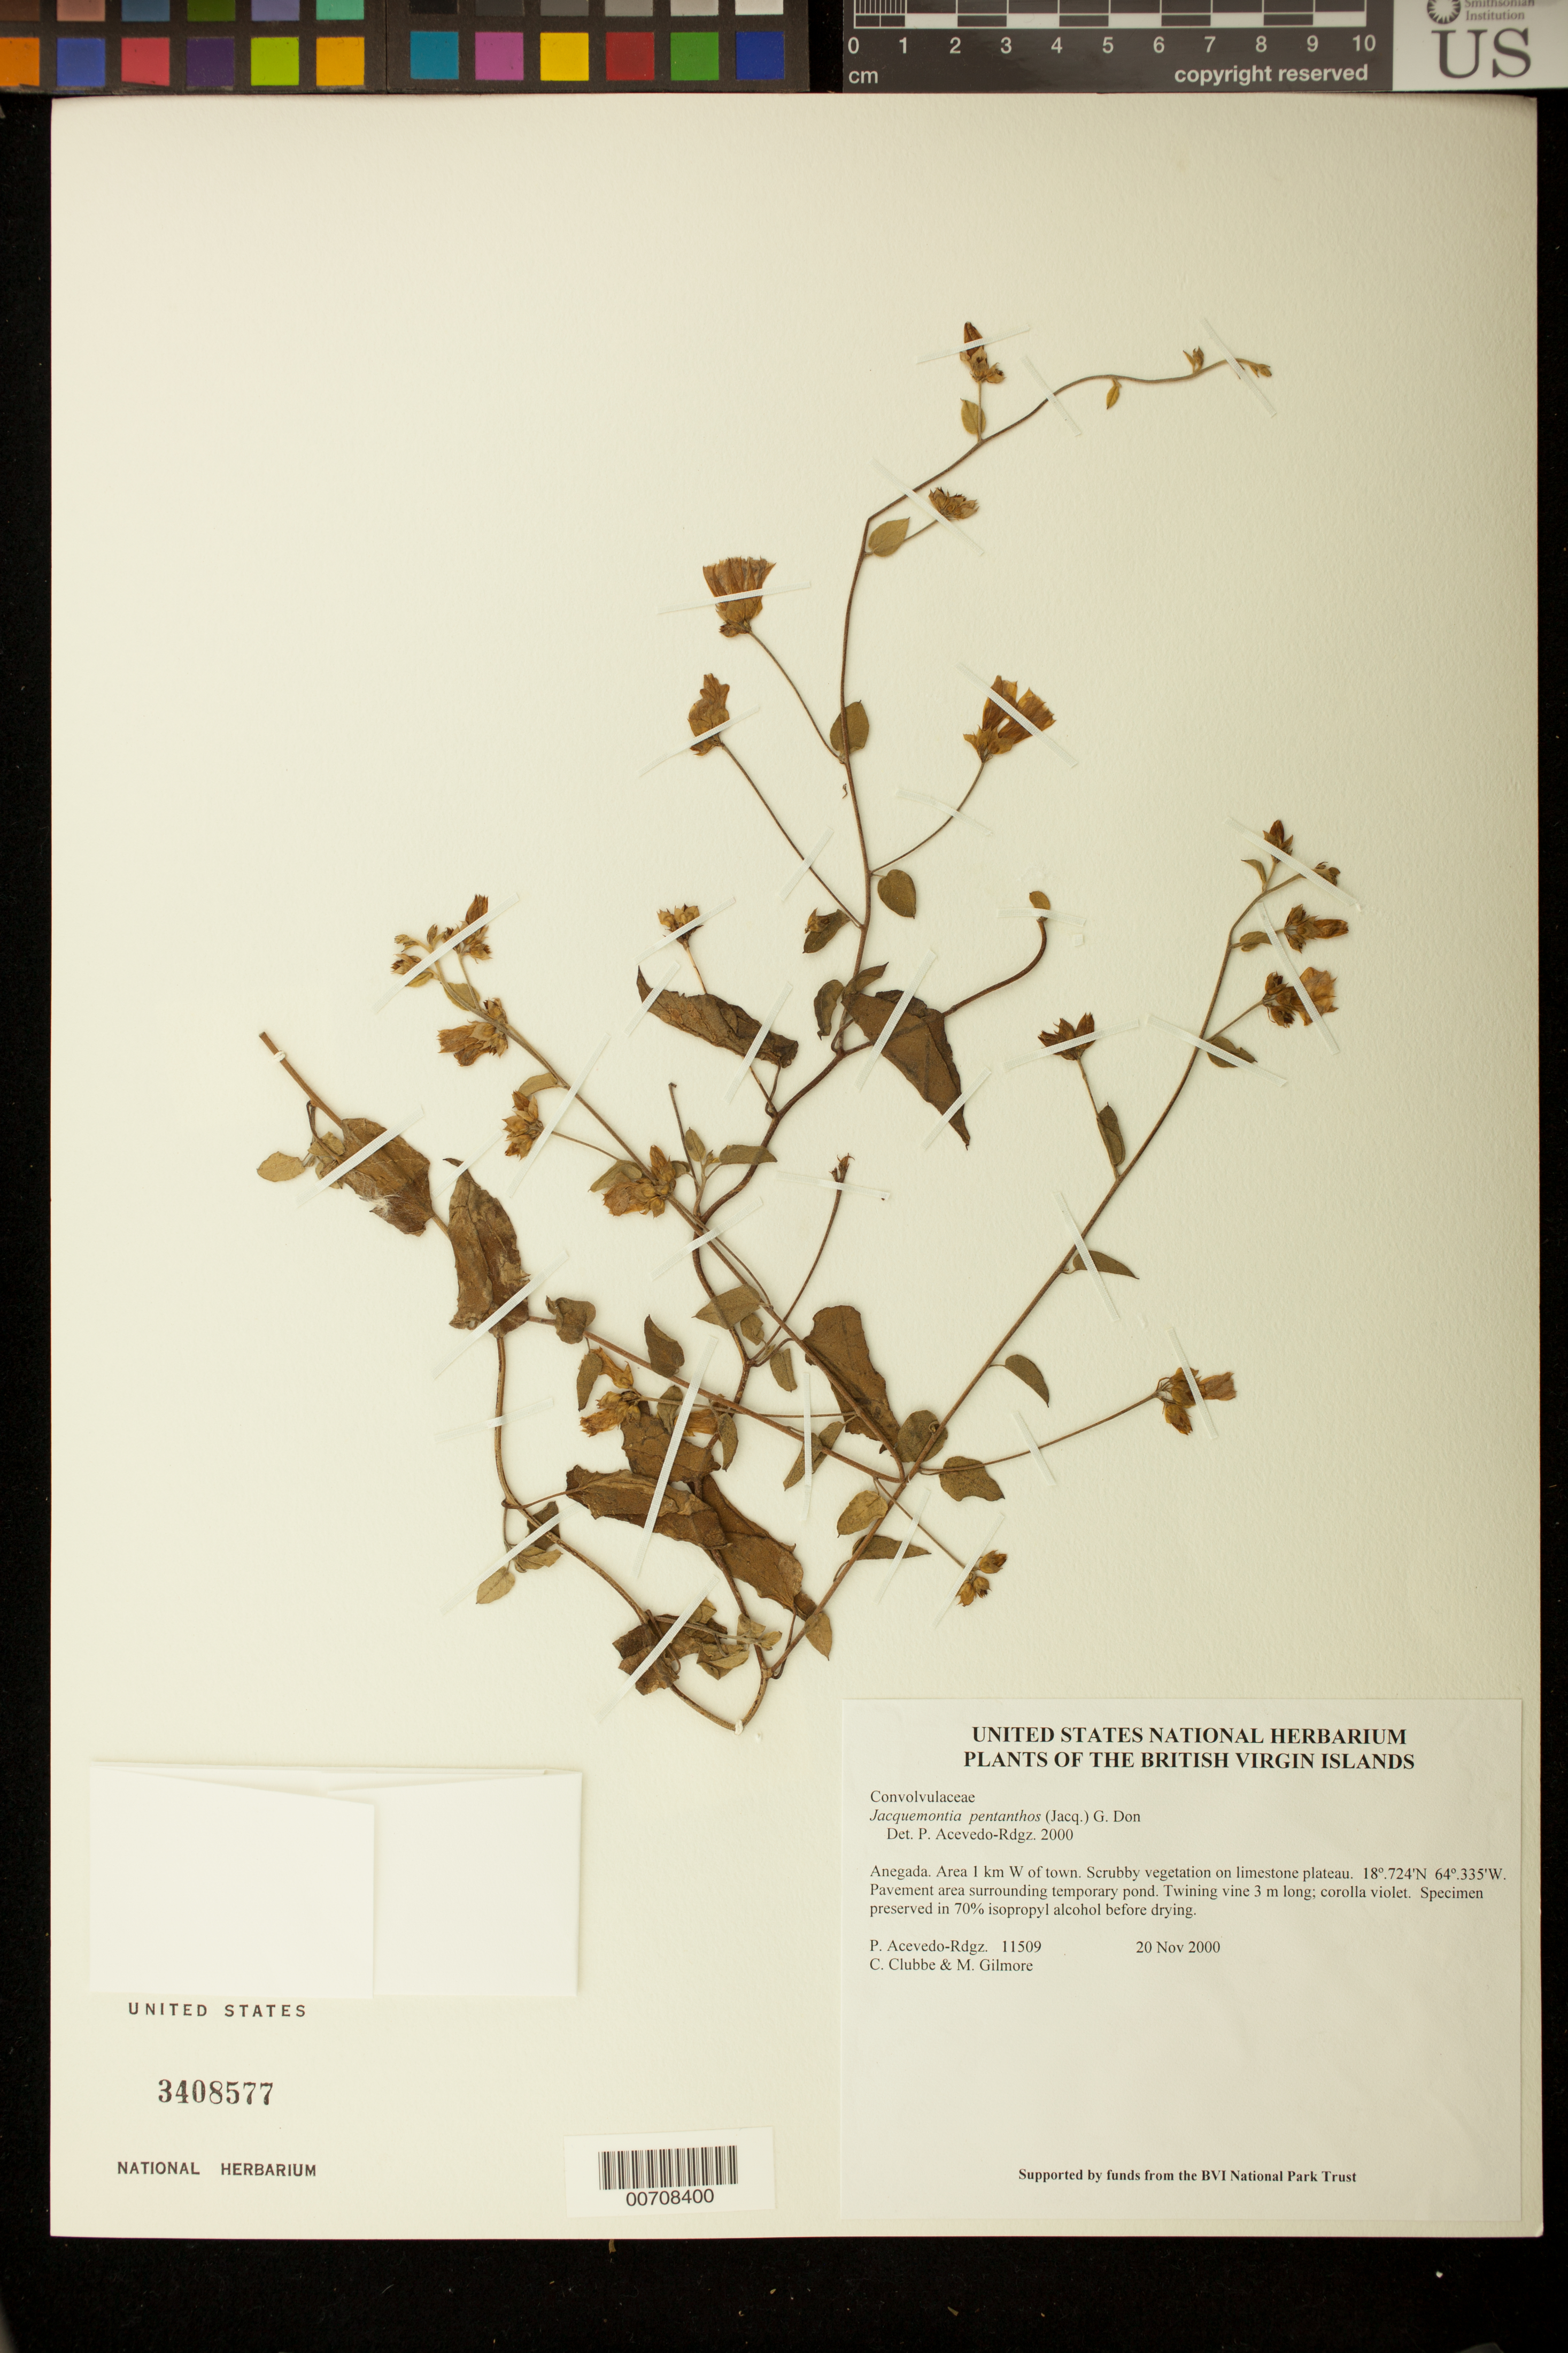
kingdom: Plantae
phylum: Tracheophyta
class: Magnoliopsida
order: Solanales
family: Convolvulaceae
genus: Jacquemontia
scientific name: Jacquemontia pentanthos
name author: (Jacq.) G. Don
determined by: Acevedo-Rodríguez, P., (BOT), Smithsonian Institution - National Museum of Natural History (UNITED STATES)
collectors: P. Acevedo-Rodr., C. Clubbe & M. Gilmore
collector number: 11509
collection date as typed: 20 Nov 2000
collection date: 2000-11-20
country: British Virgin Islands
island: Anegada I.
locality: Area 1 km W of town. Scrubby vegetation on limestone plateau.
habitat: Pavement area surrounding temporary pond.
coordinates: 18 .724 N, 64 .335 W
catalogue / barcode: US 3408577